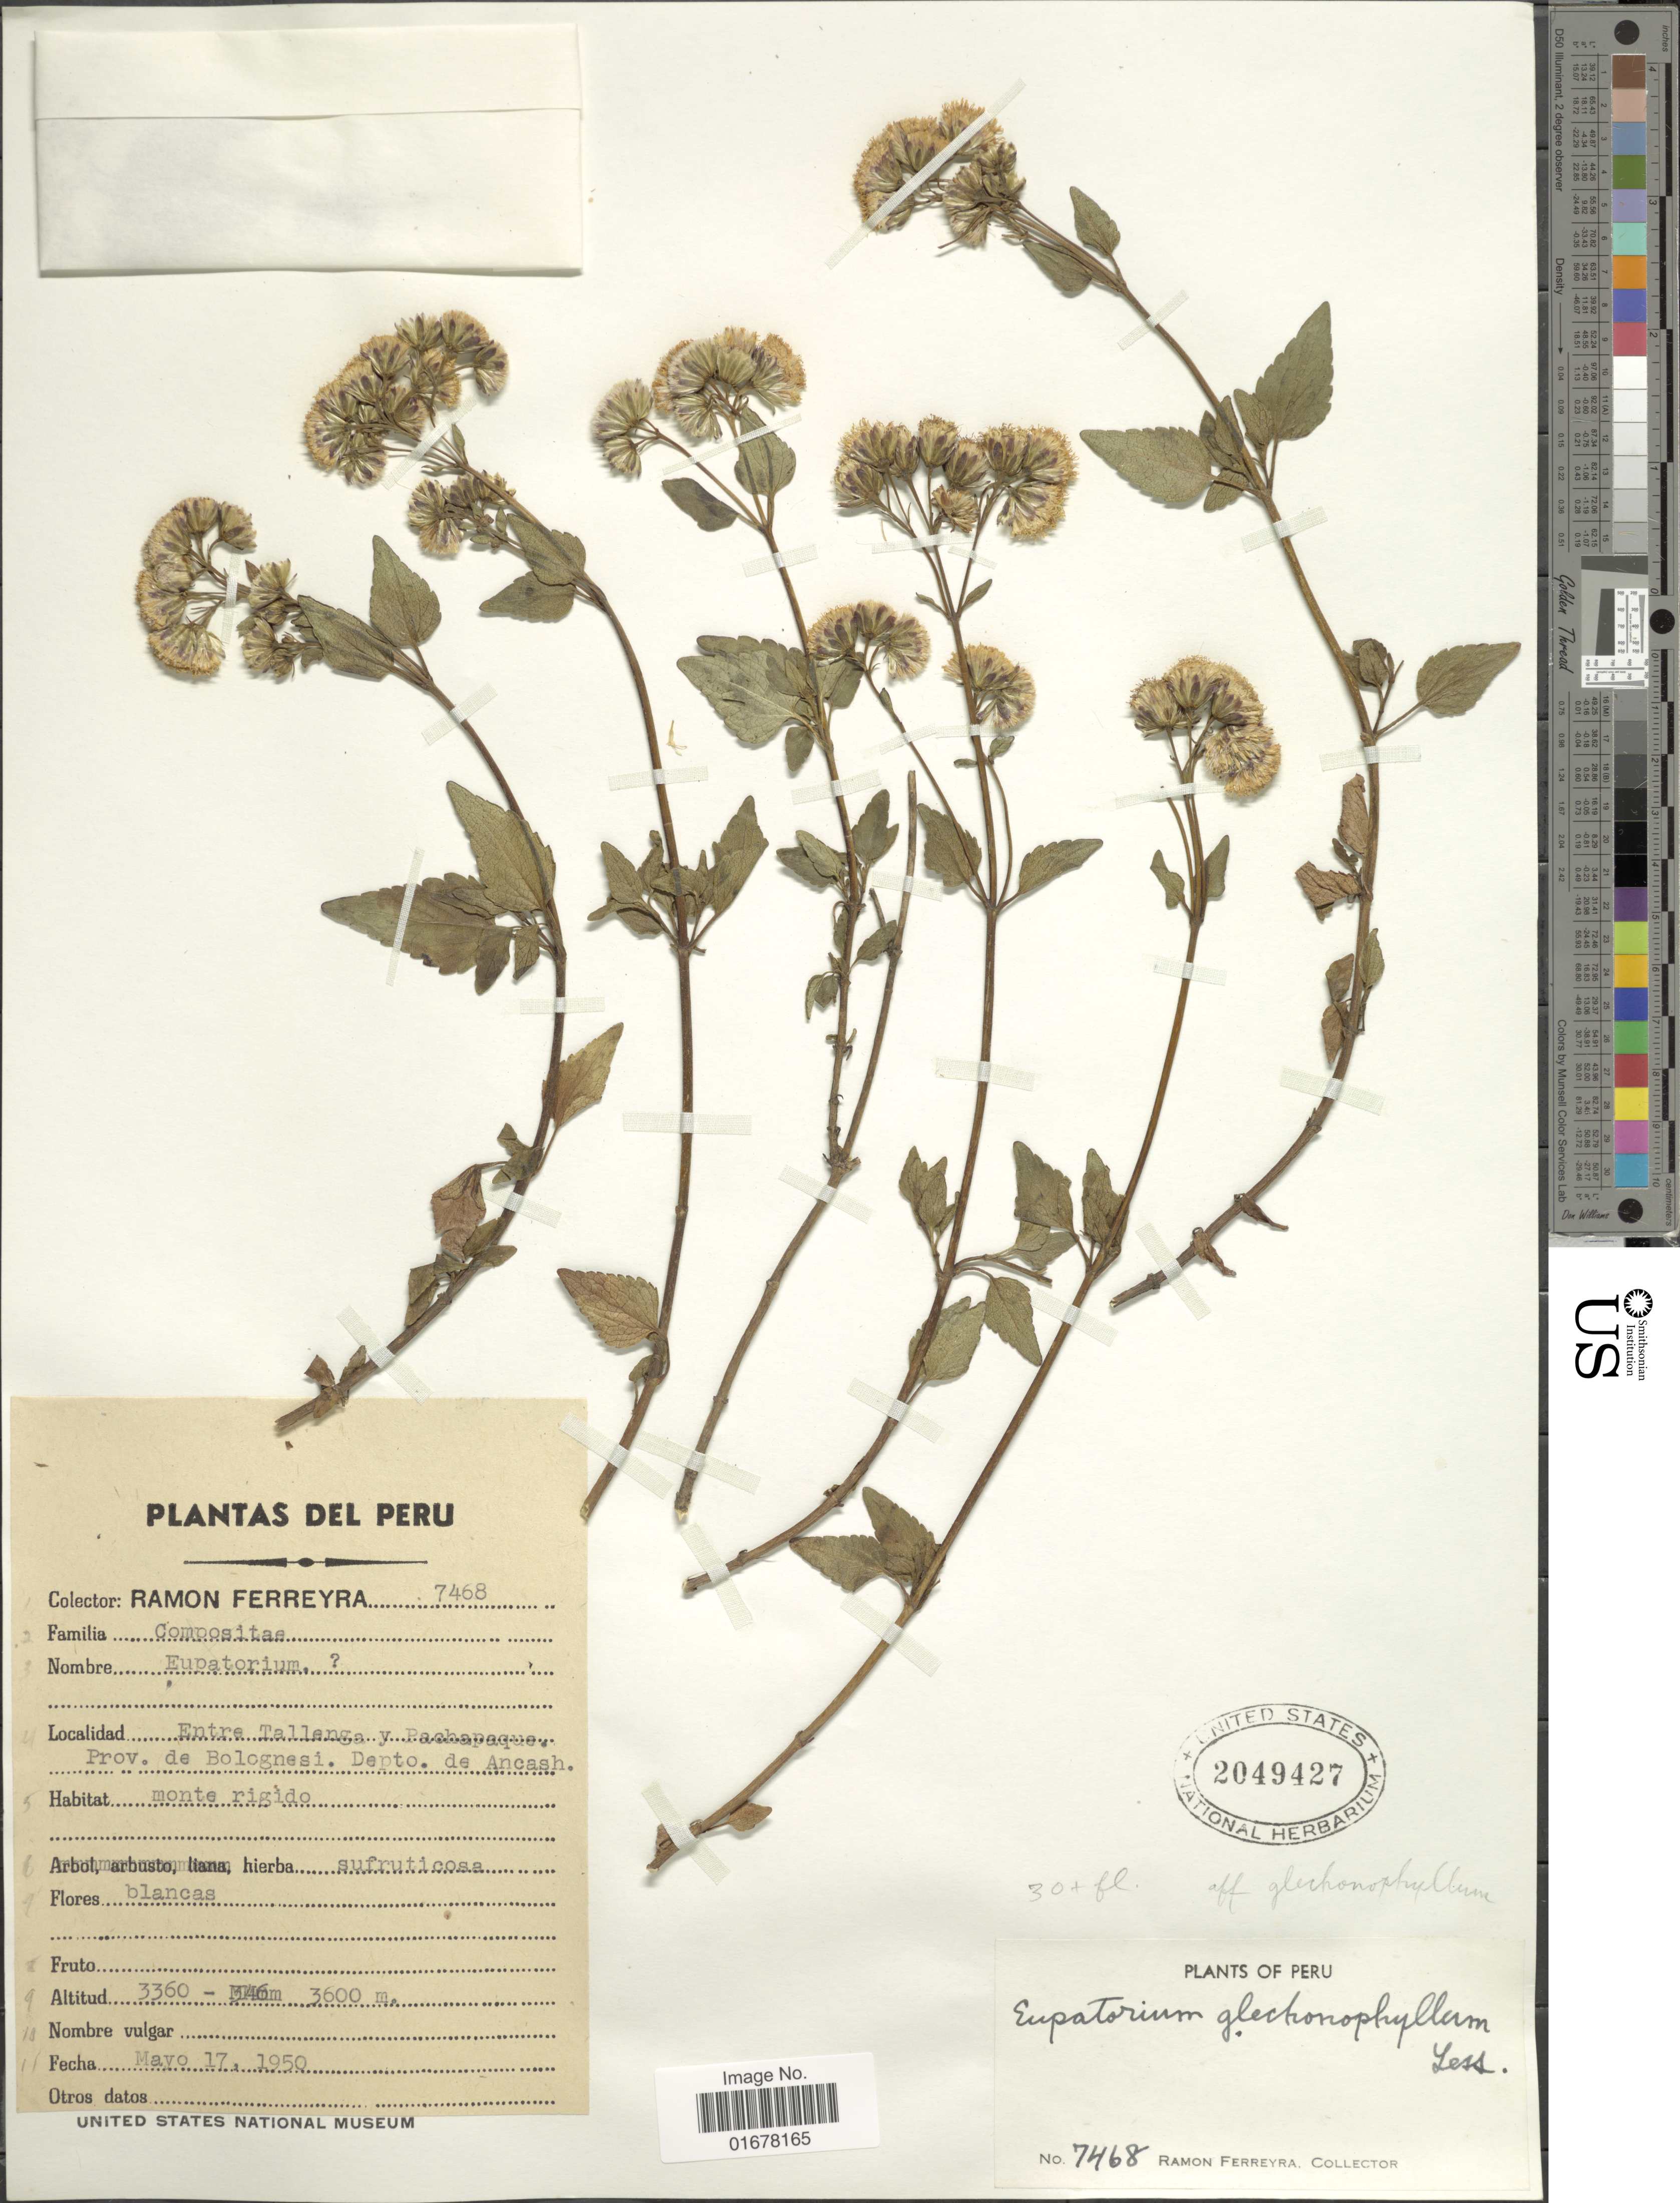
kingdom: Plantae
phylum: Tracheophyta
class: Magnoliopsida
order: Asterales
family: Asteraceae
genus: Ageratina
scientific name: Ageratina azangaroensis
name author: (Sch. Bip. ex Wedd.) R.M. King & H. Rob.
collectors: R. A. Ferreyra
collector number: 7468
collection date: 1950-05-17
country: Peru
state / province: Ancash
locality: Entre Tallenga y Pachapaque, Prov. de Bolognesi, Depto. de Ancash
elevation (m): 3360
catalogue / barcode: US 2049427